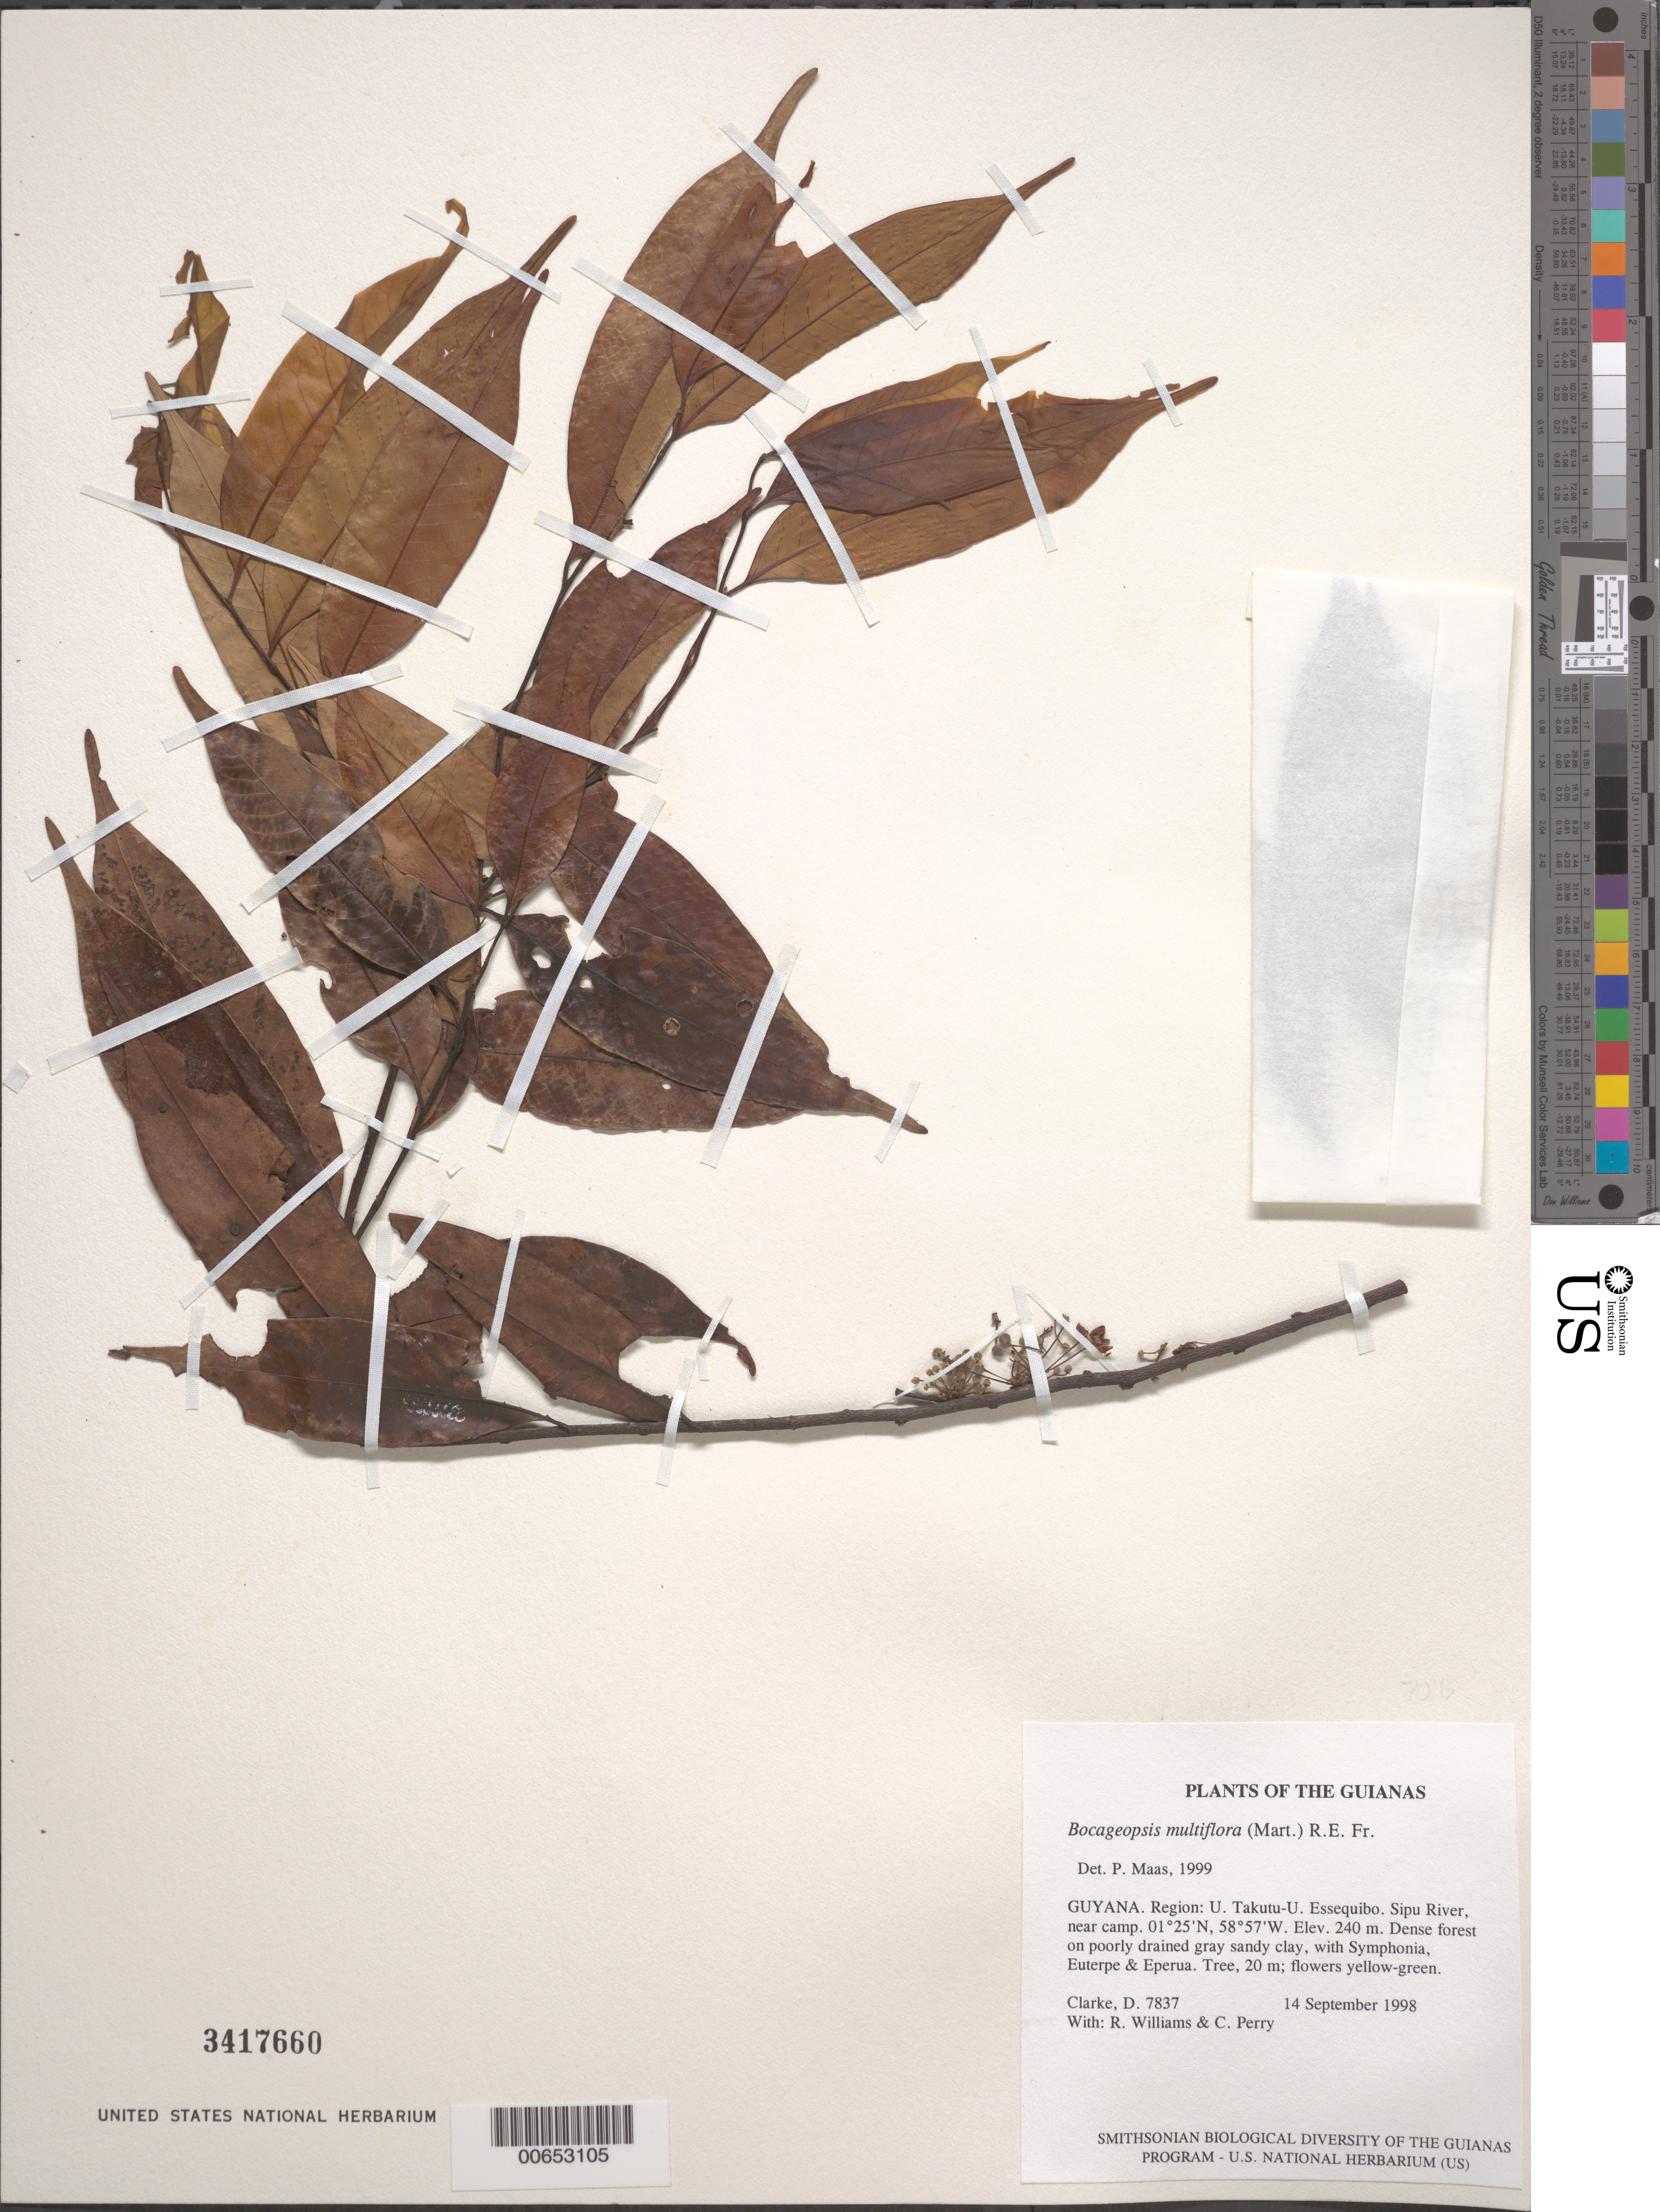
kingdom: Plantae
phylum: Tracheophyta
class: Magnoliopsida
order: Magnoliales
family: Annonaceae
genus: Bocageopsis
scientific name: Bocageopsis multiflora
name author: (Mart.) R.E. Fr.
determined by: Maas, Paul J. M.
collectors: H. D. Clarke, R. Williams & C. Perry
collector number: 7837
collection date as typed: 14 September 1998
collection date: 1998-09-14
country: Guyana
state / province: U. Takutu-U. Essequibo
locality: Sipu River, near camp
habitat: Dense forest on poorly drained gray sandy clay, with Symphonia, Euterpe & Eperua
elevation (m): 240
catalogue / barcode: US 3417660